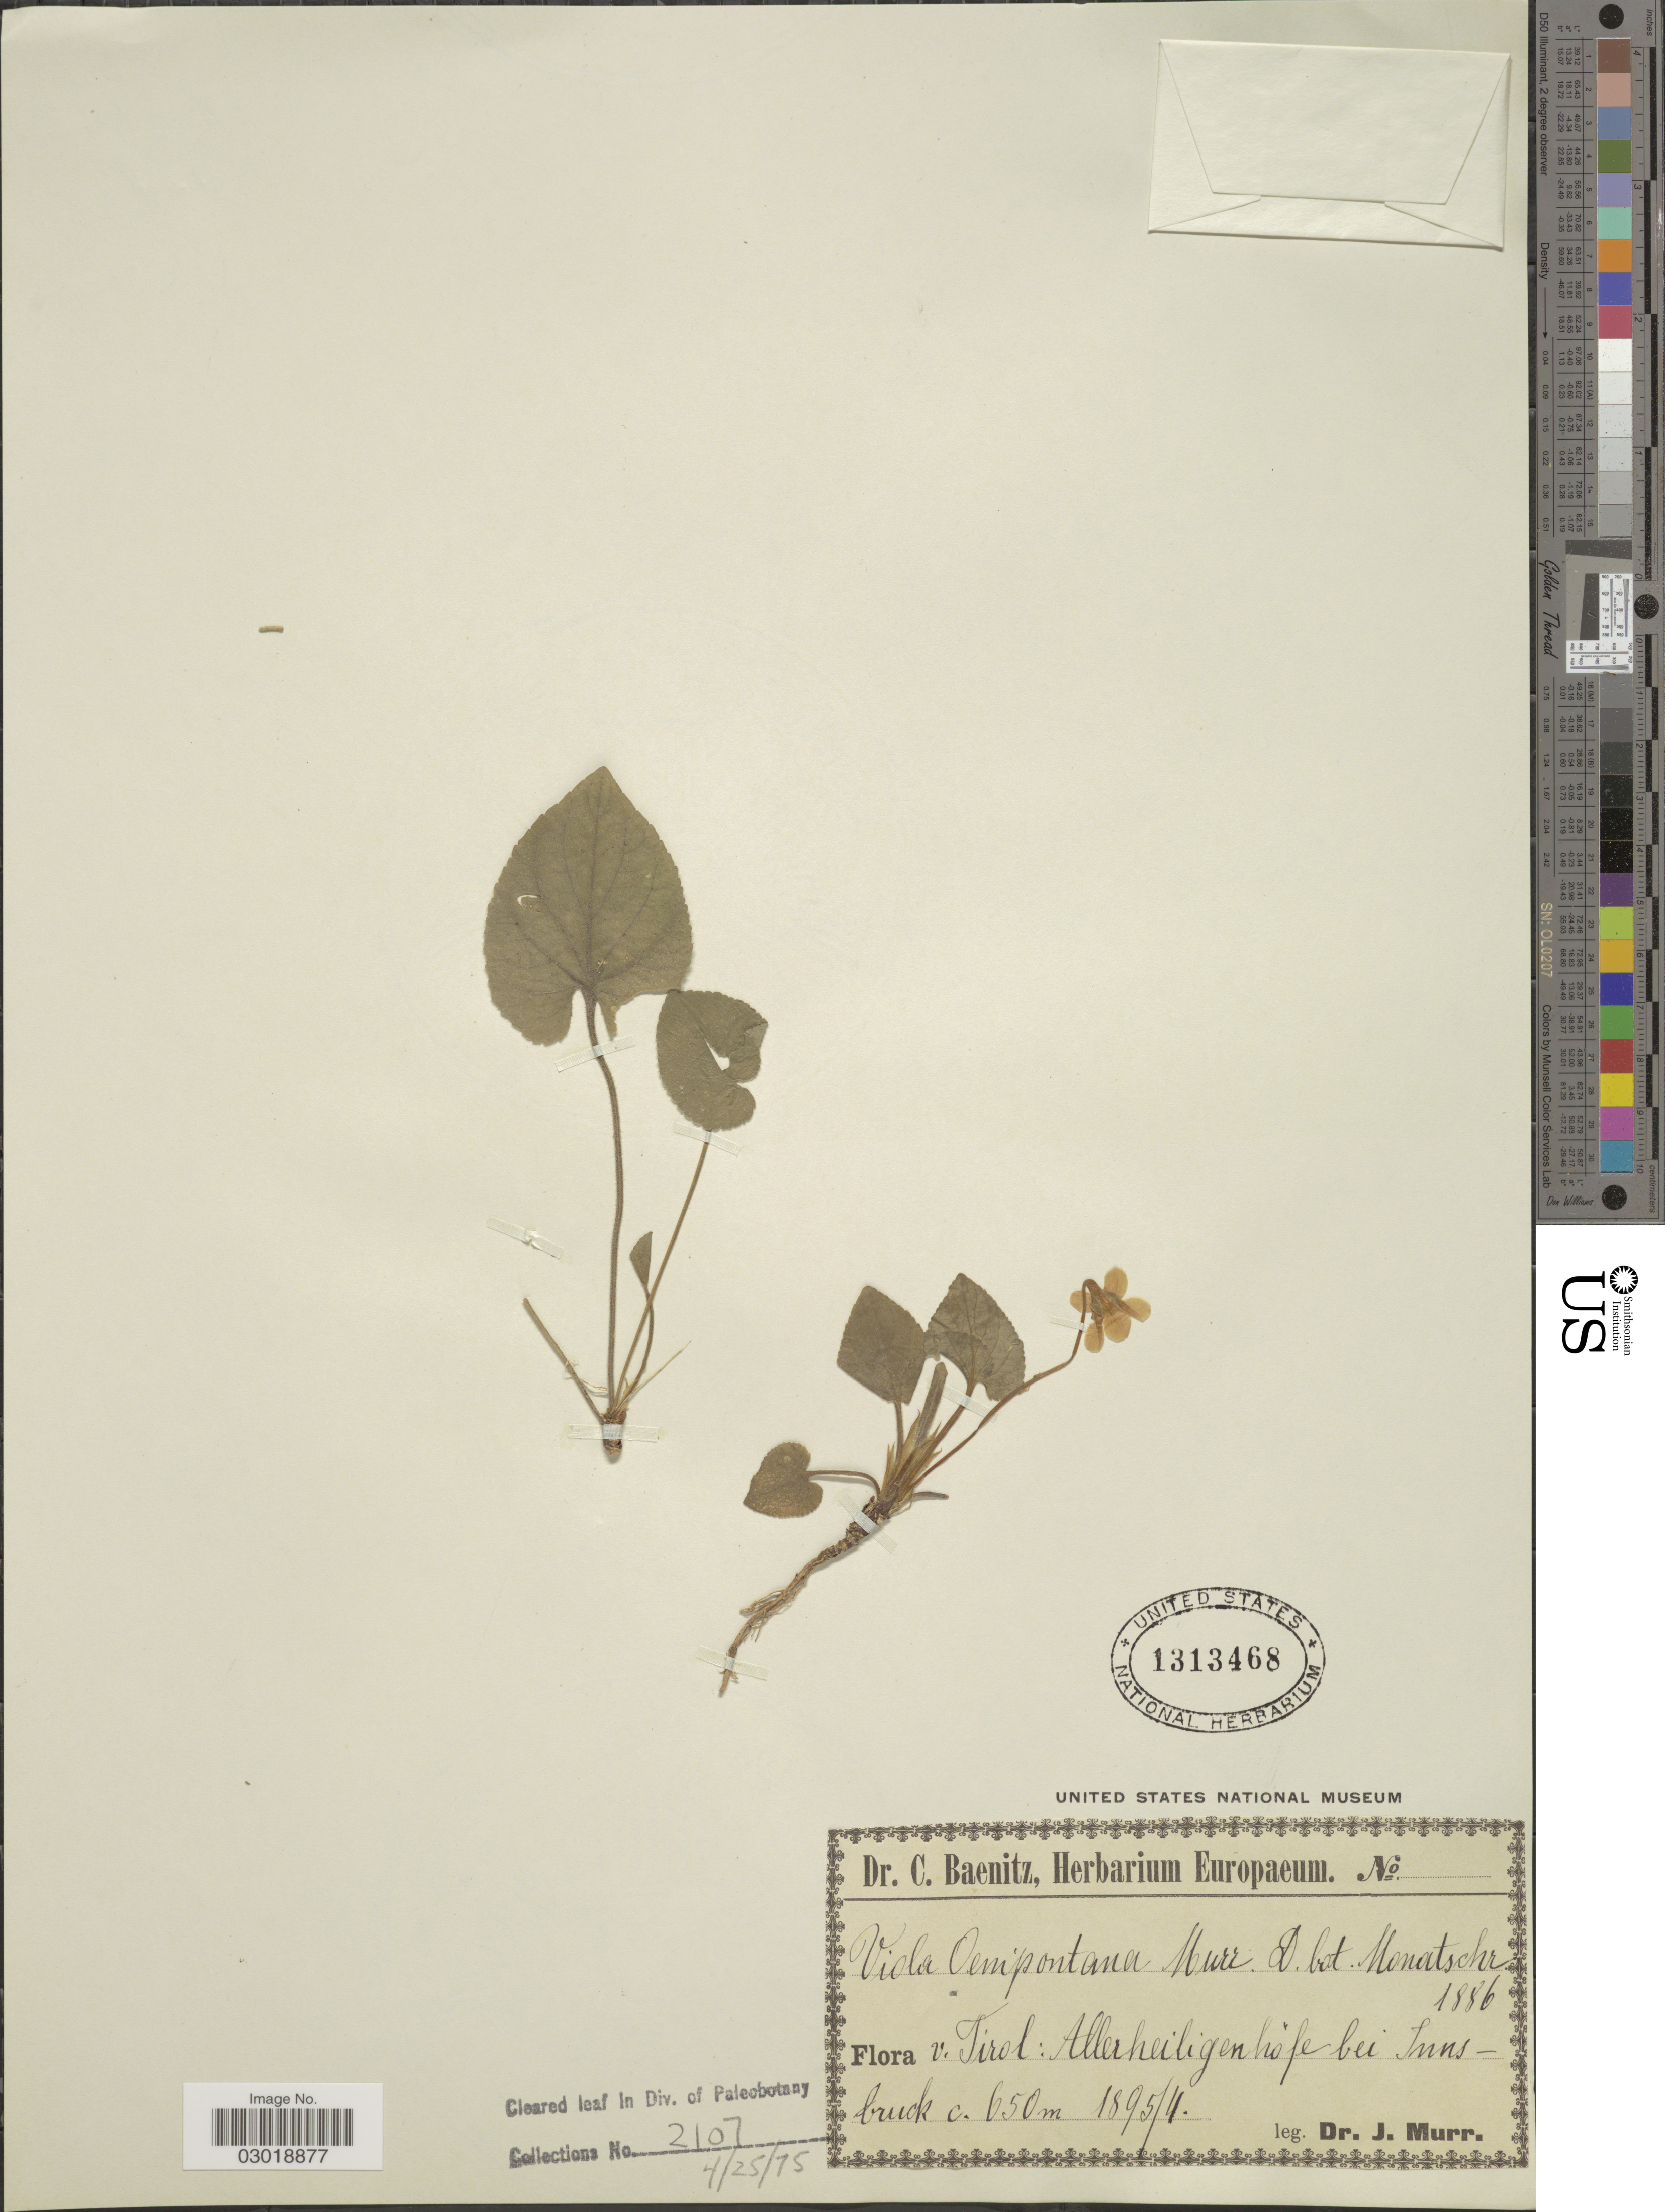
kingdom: Plantae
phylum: Tracheophyta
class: Magnoliopsida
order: Malpighiales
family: Violaceae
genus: Viola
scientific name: Viola x oenipontana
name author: Murr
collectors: J. Murr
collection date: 1895-04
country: Austria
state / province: Tirol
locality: V. Tirol: Allerheiligenhöfe bei Innsbruck.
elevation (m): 650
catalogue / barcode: US 1313468